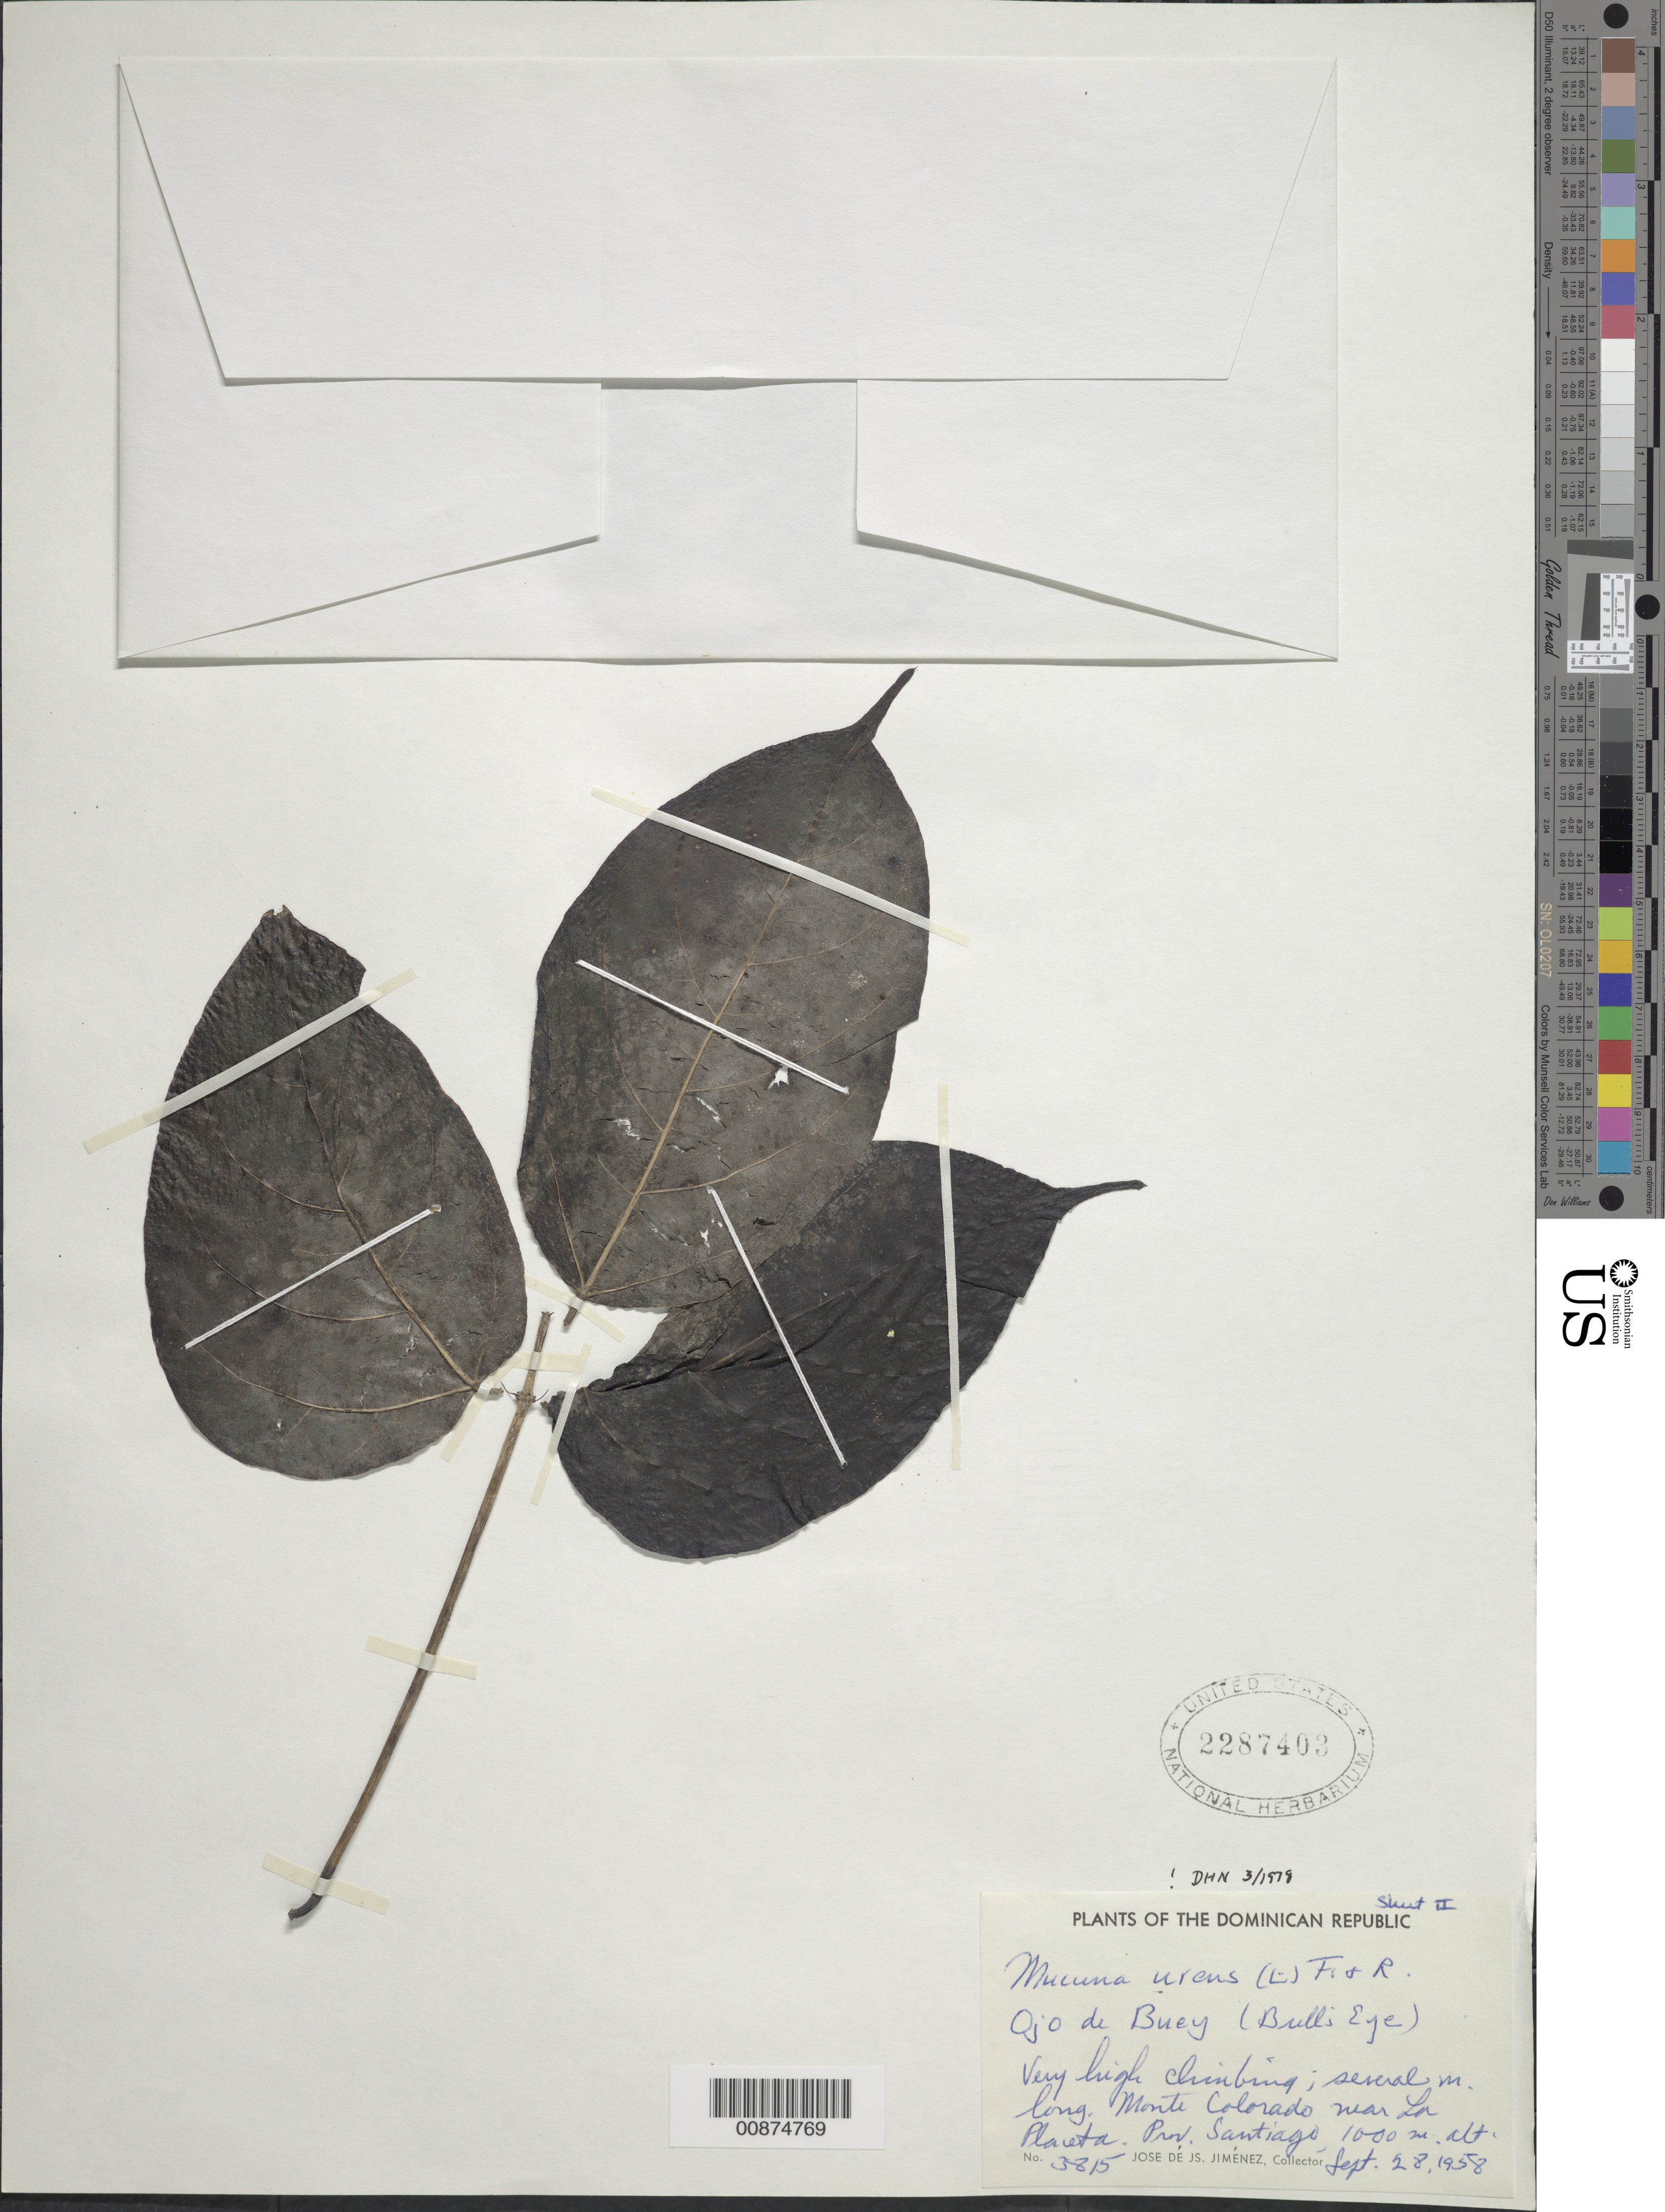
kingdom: Plantae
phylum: Tracheophyta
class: Magnoliopsida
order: Fabales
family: Fabaceae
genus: Mucuna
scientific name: Mucuna urens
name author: (L.) Medik.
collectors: J. J. Jiménez Almonte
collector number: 3815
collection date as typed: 28 Sep 1958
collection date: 1958-09-28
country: Dominican Republic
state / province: Santiago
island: Hispaniola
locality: Monte Colorado near La Placeta.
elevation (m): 1000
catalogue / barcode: US 2287403